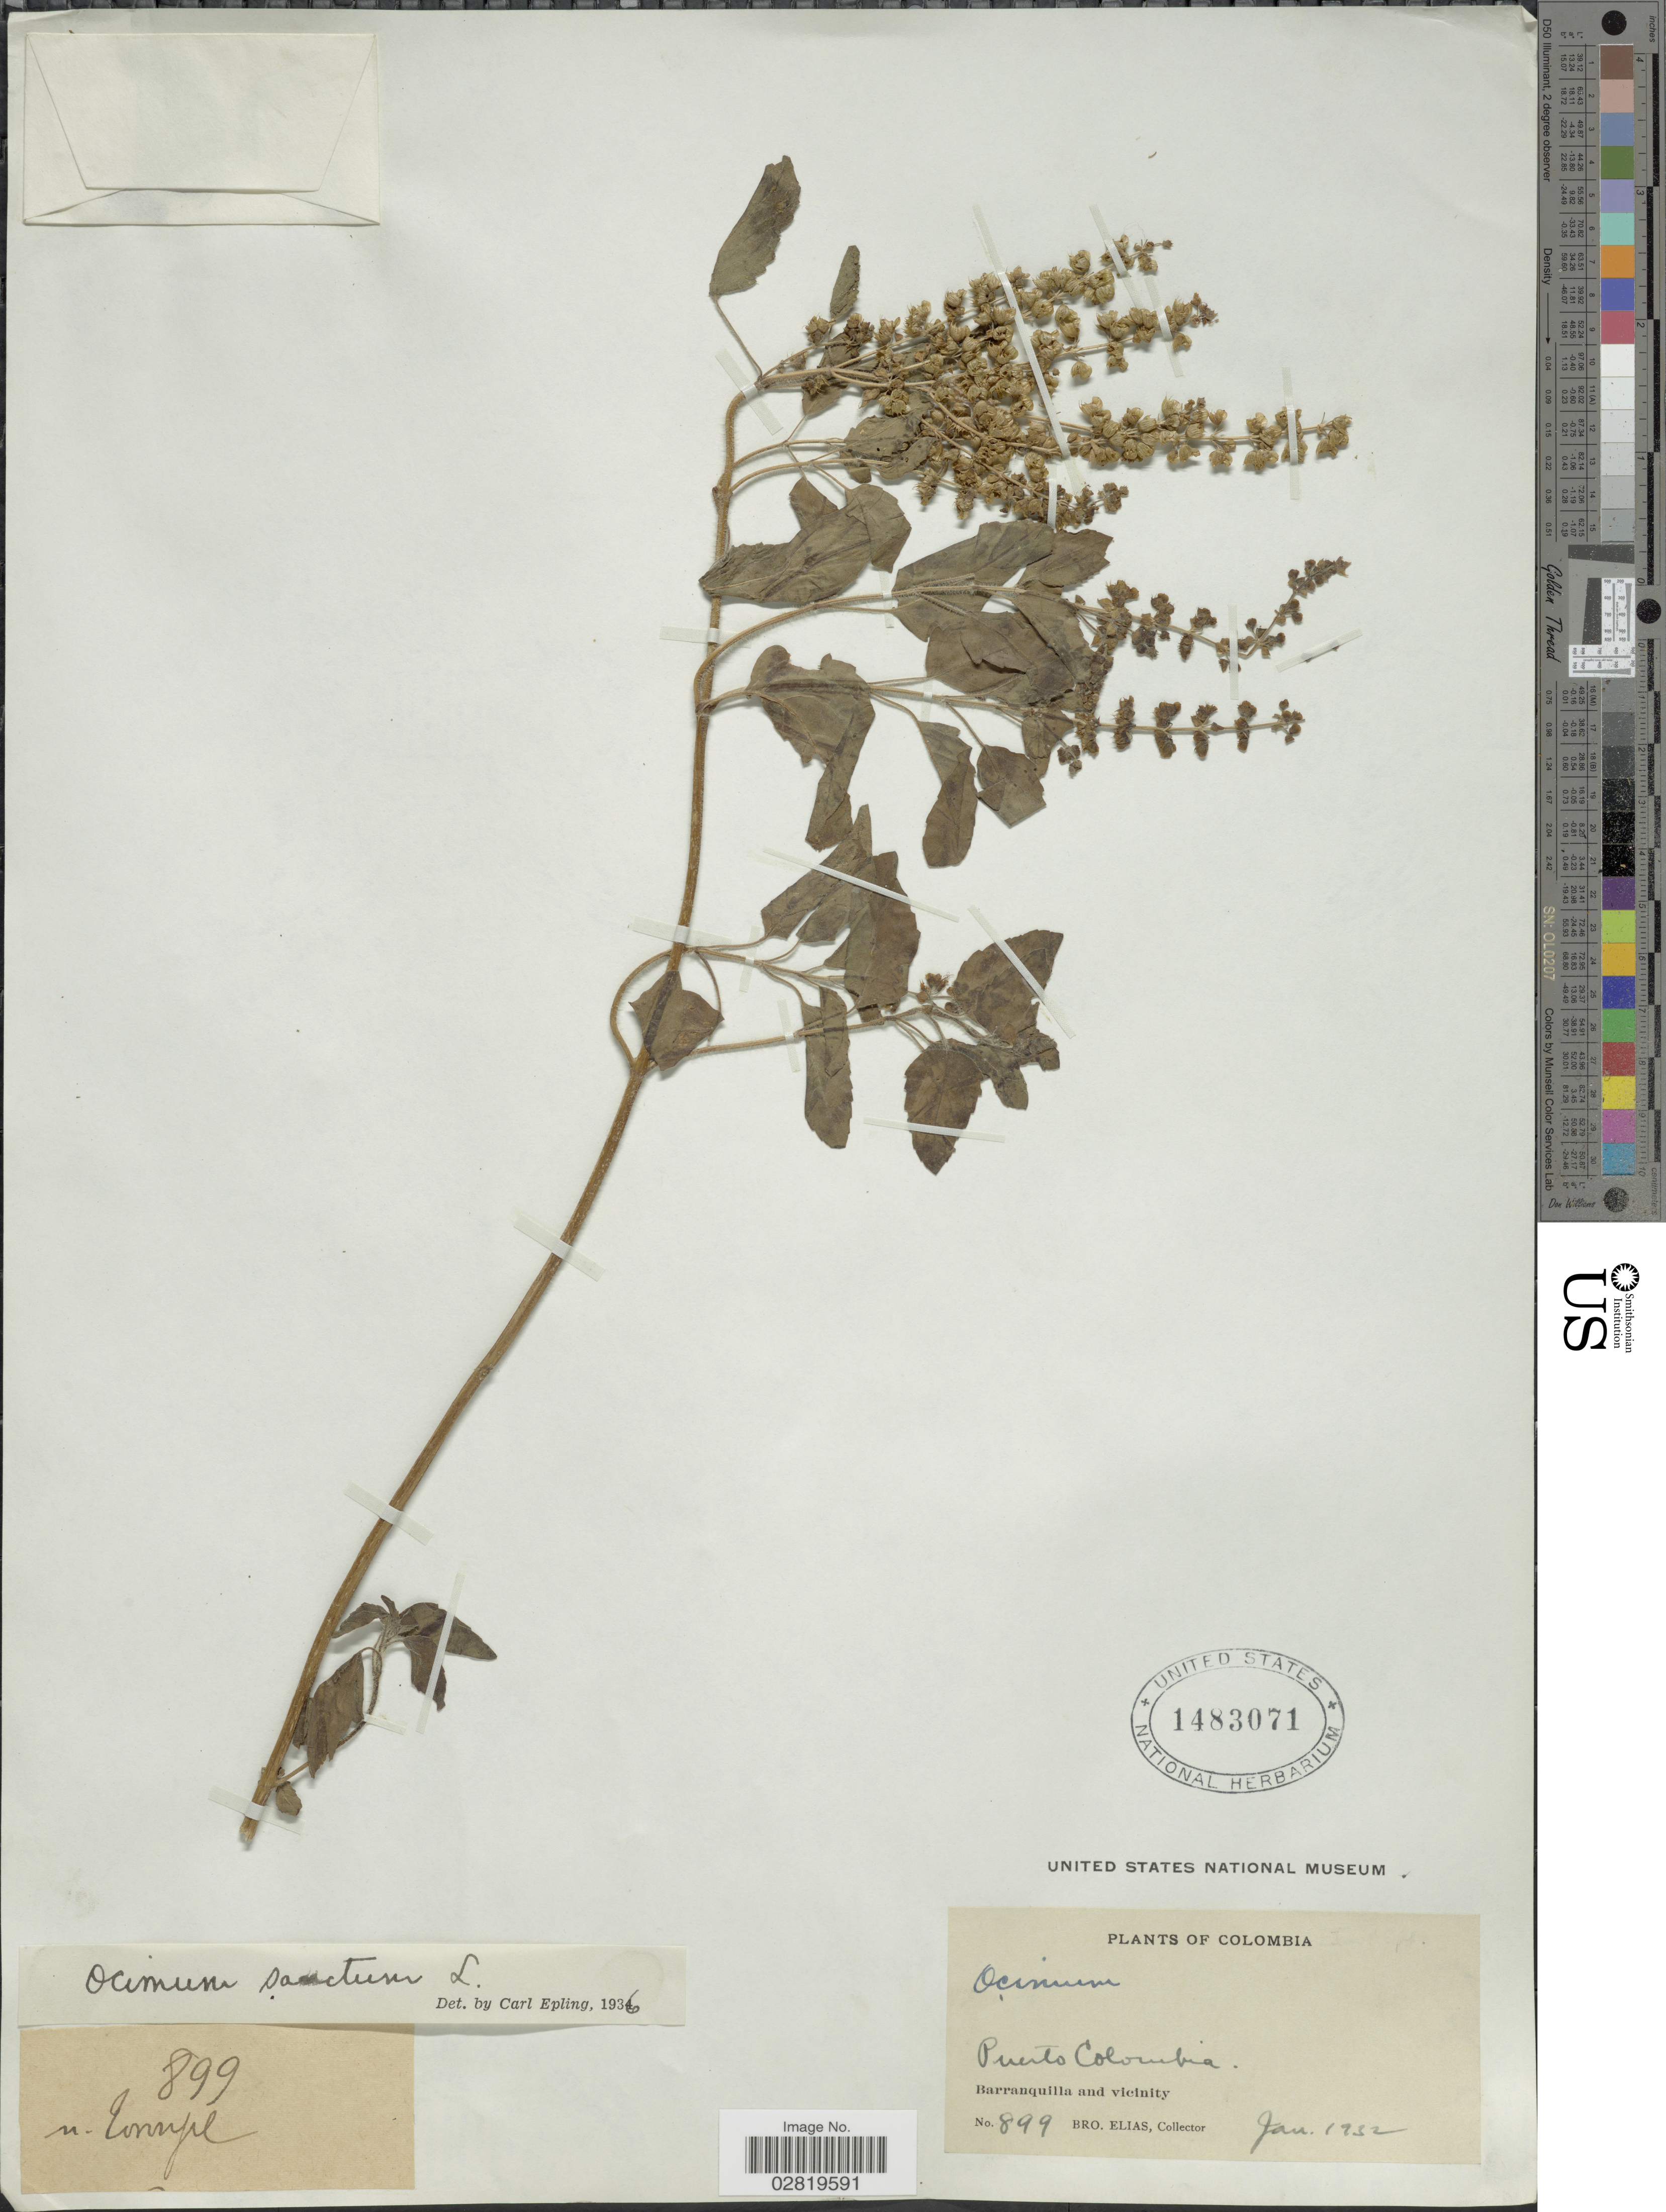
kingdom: Plantae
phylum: Tracheophyta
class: Magnoliopsida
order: Lamiales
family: Lamiaceae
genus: Ocimum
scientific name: Ocimum sanctum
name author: L.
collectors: Bro. Elias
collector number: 899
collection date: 1932-01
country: Colombia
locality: Puerto Colombia, Barranquilla and vicinity.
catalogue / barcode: US 1483071